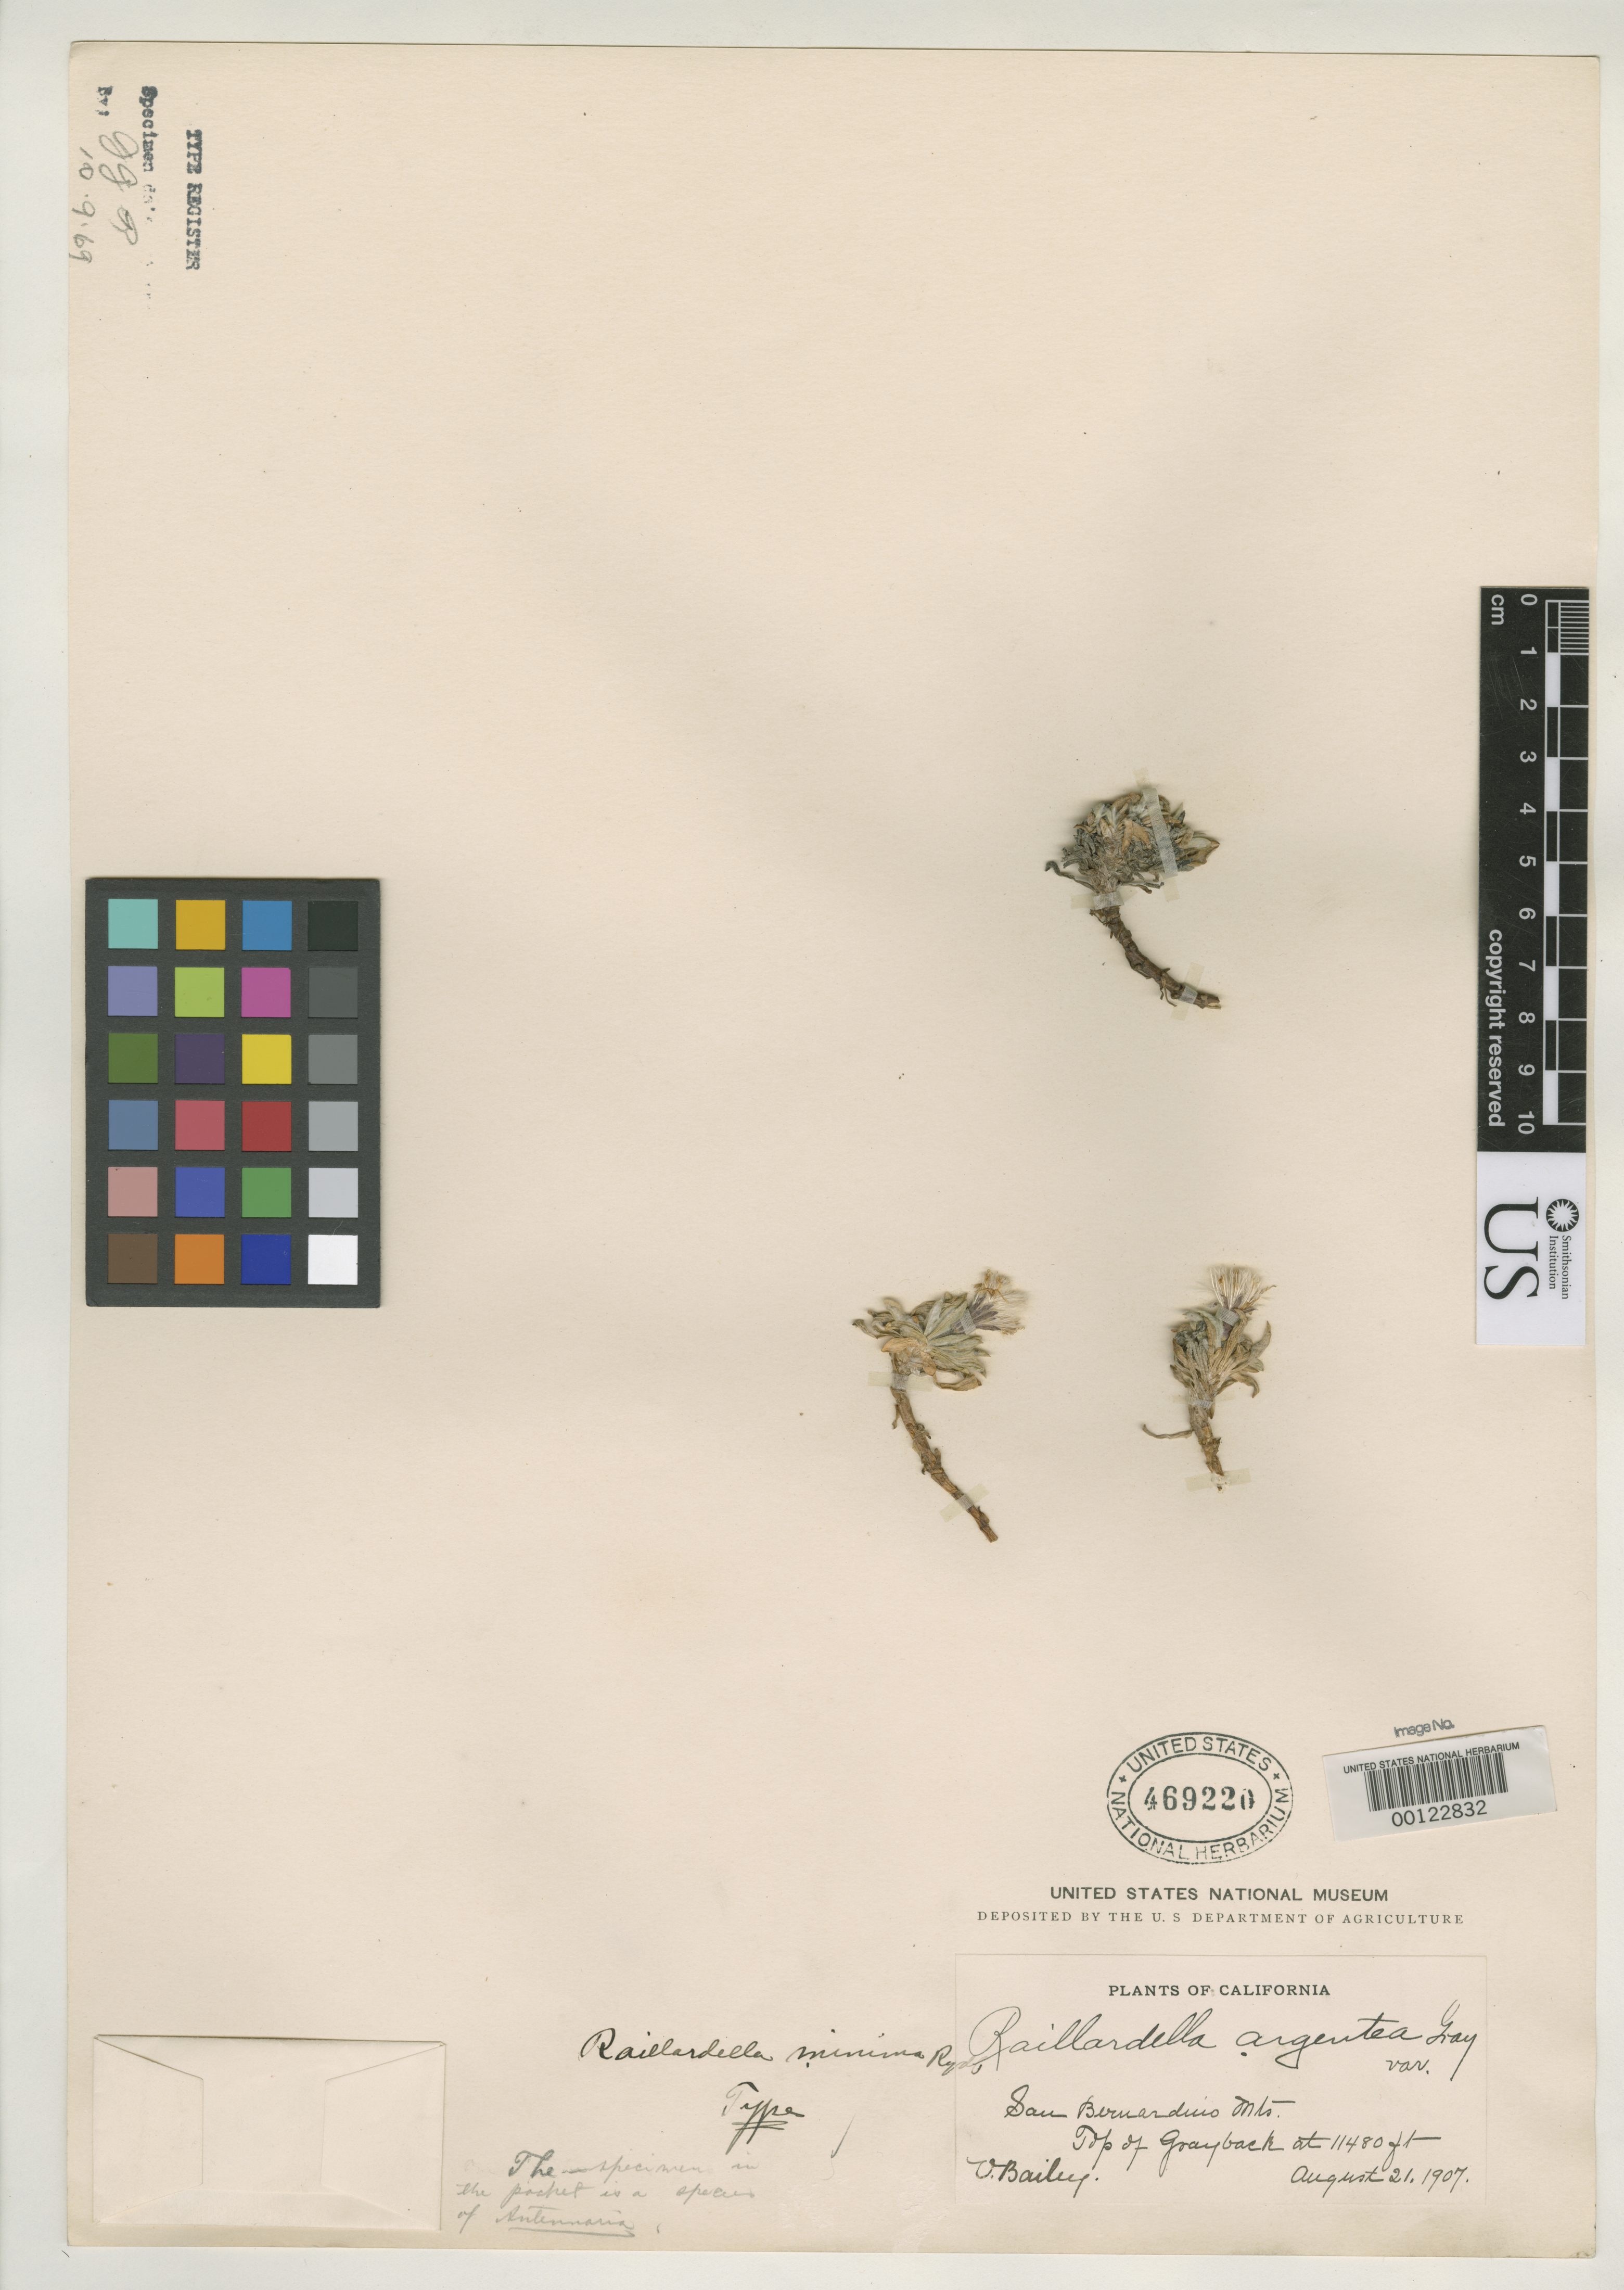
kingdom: Plantae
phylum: Tracheophyta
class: Magnoliopsida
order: Asterales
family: Asteraceae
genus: Raillardella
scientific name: Raillardella minima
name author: Rydb.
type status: Holotype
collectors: V. O. Bailey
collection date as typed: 21 Aug 1907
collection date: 1907-08-21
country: United States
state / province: California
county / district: San Bernardino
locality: San Bernardino Mts., top of Grayback.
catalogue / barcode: US 469220